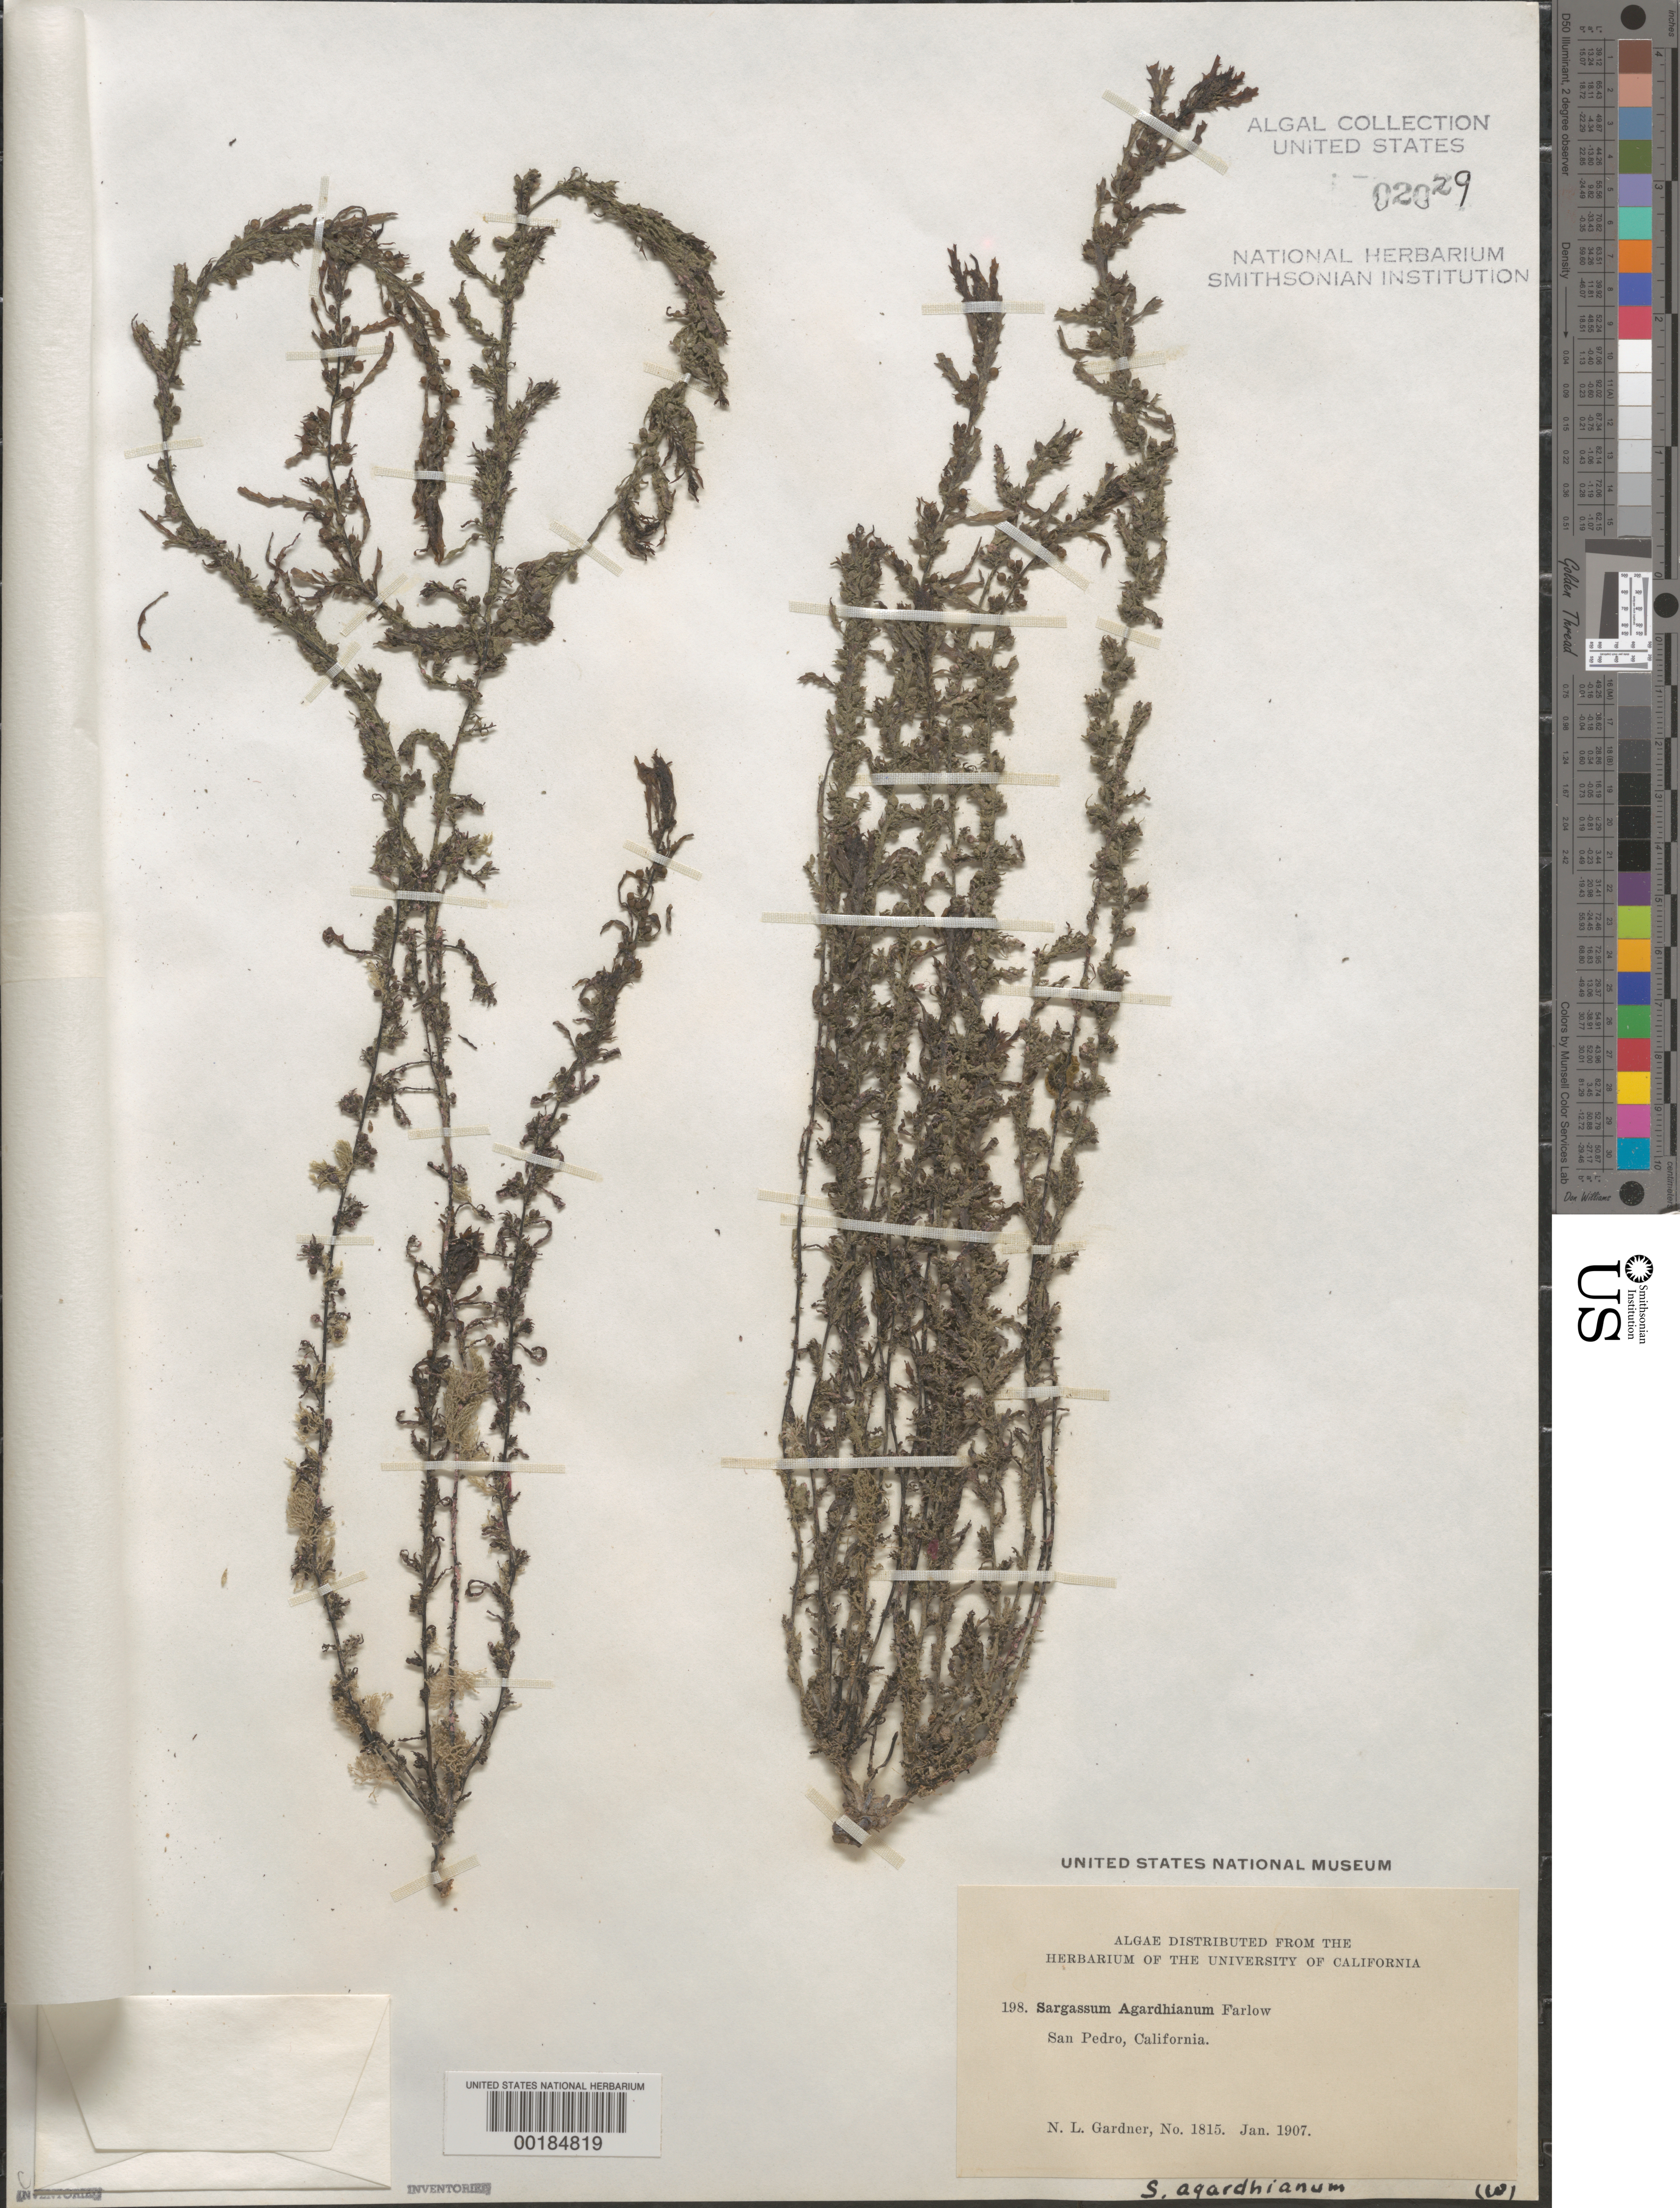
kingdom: Chromista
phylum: Ochrophyta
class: Phaeophyceae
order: Fucales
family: Sargassaceae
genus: Sargassum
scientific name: Sargassum agardhianum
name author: Farl. in J. Agardh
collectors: N. Gardner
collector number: NLG 1815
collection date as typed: Jan 1907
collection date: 1907-01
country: United States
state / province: California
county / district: Los Angeles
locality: San Pedro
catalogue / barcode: US 2029